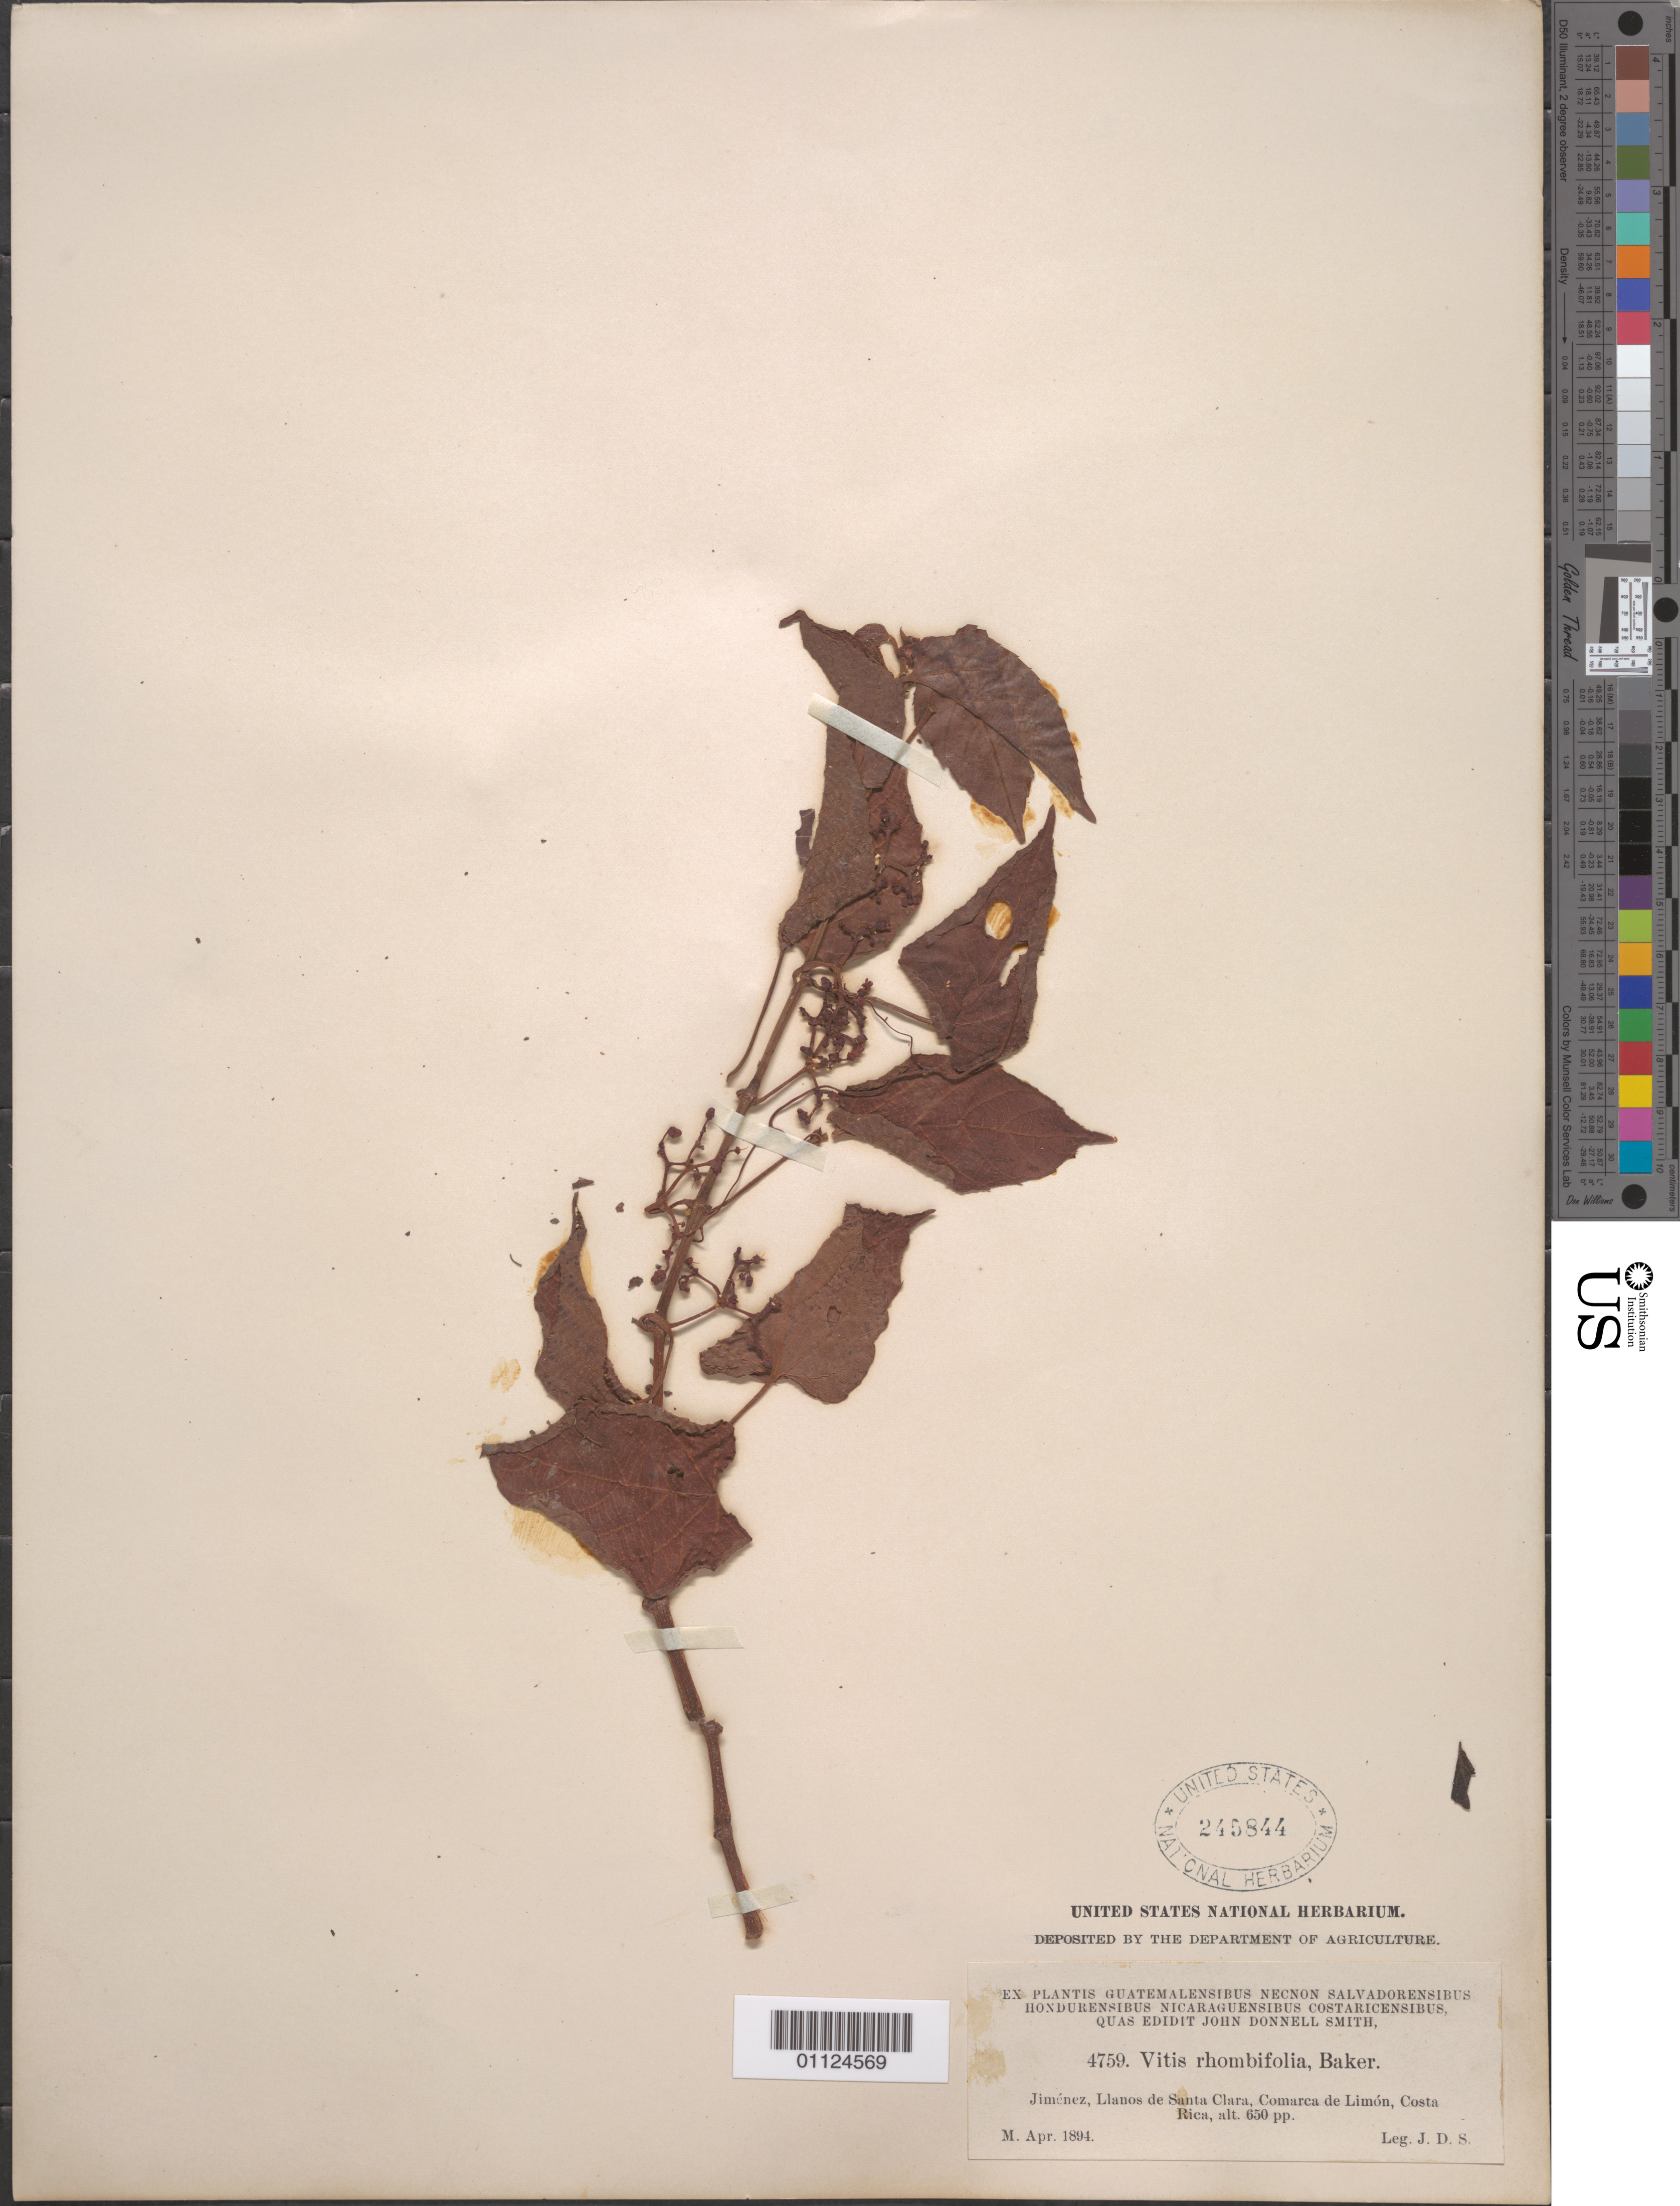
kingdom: Plantae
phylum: Tracheophyta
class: Magnoliopsida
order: Vitales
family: Vitaceae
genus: Cissus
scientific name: Cissus rhombifolia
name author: Vahl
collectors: ex Herb. John Donnell Smith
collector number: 4759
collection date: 1894-04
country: Costa Rica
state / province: Limón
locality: Jimenez, llanos de Santa Clara.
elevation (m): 198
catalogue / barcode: US 245844